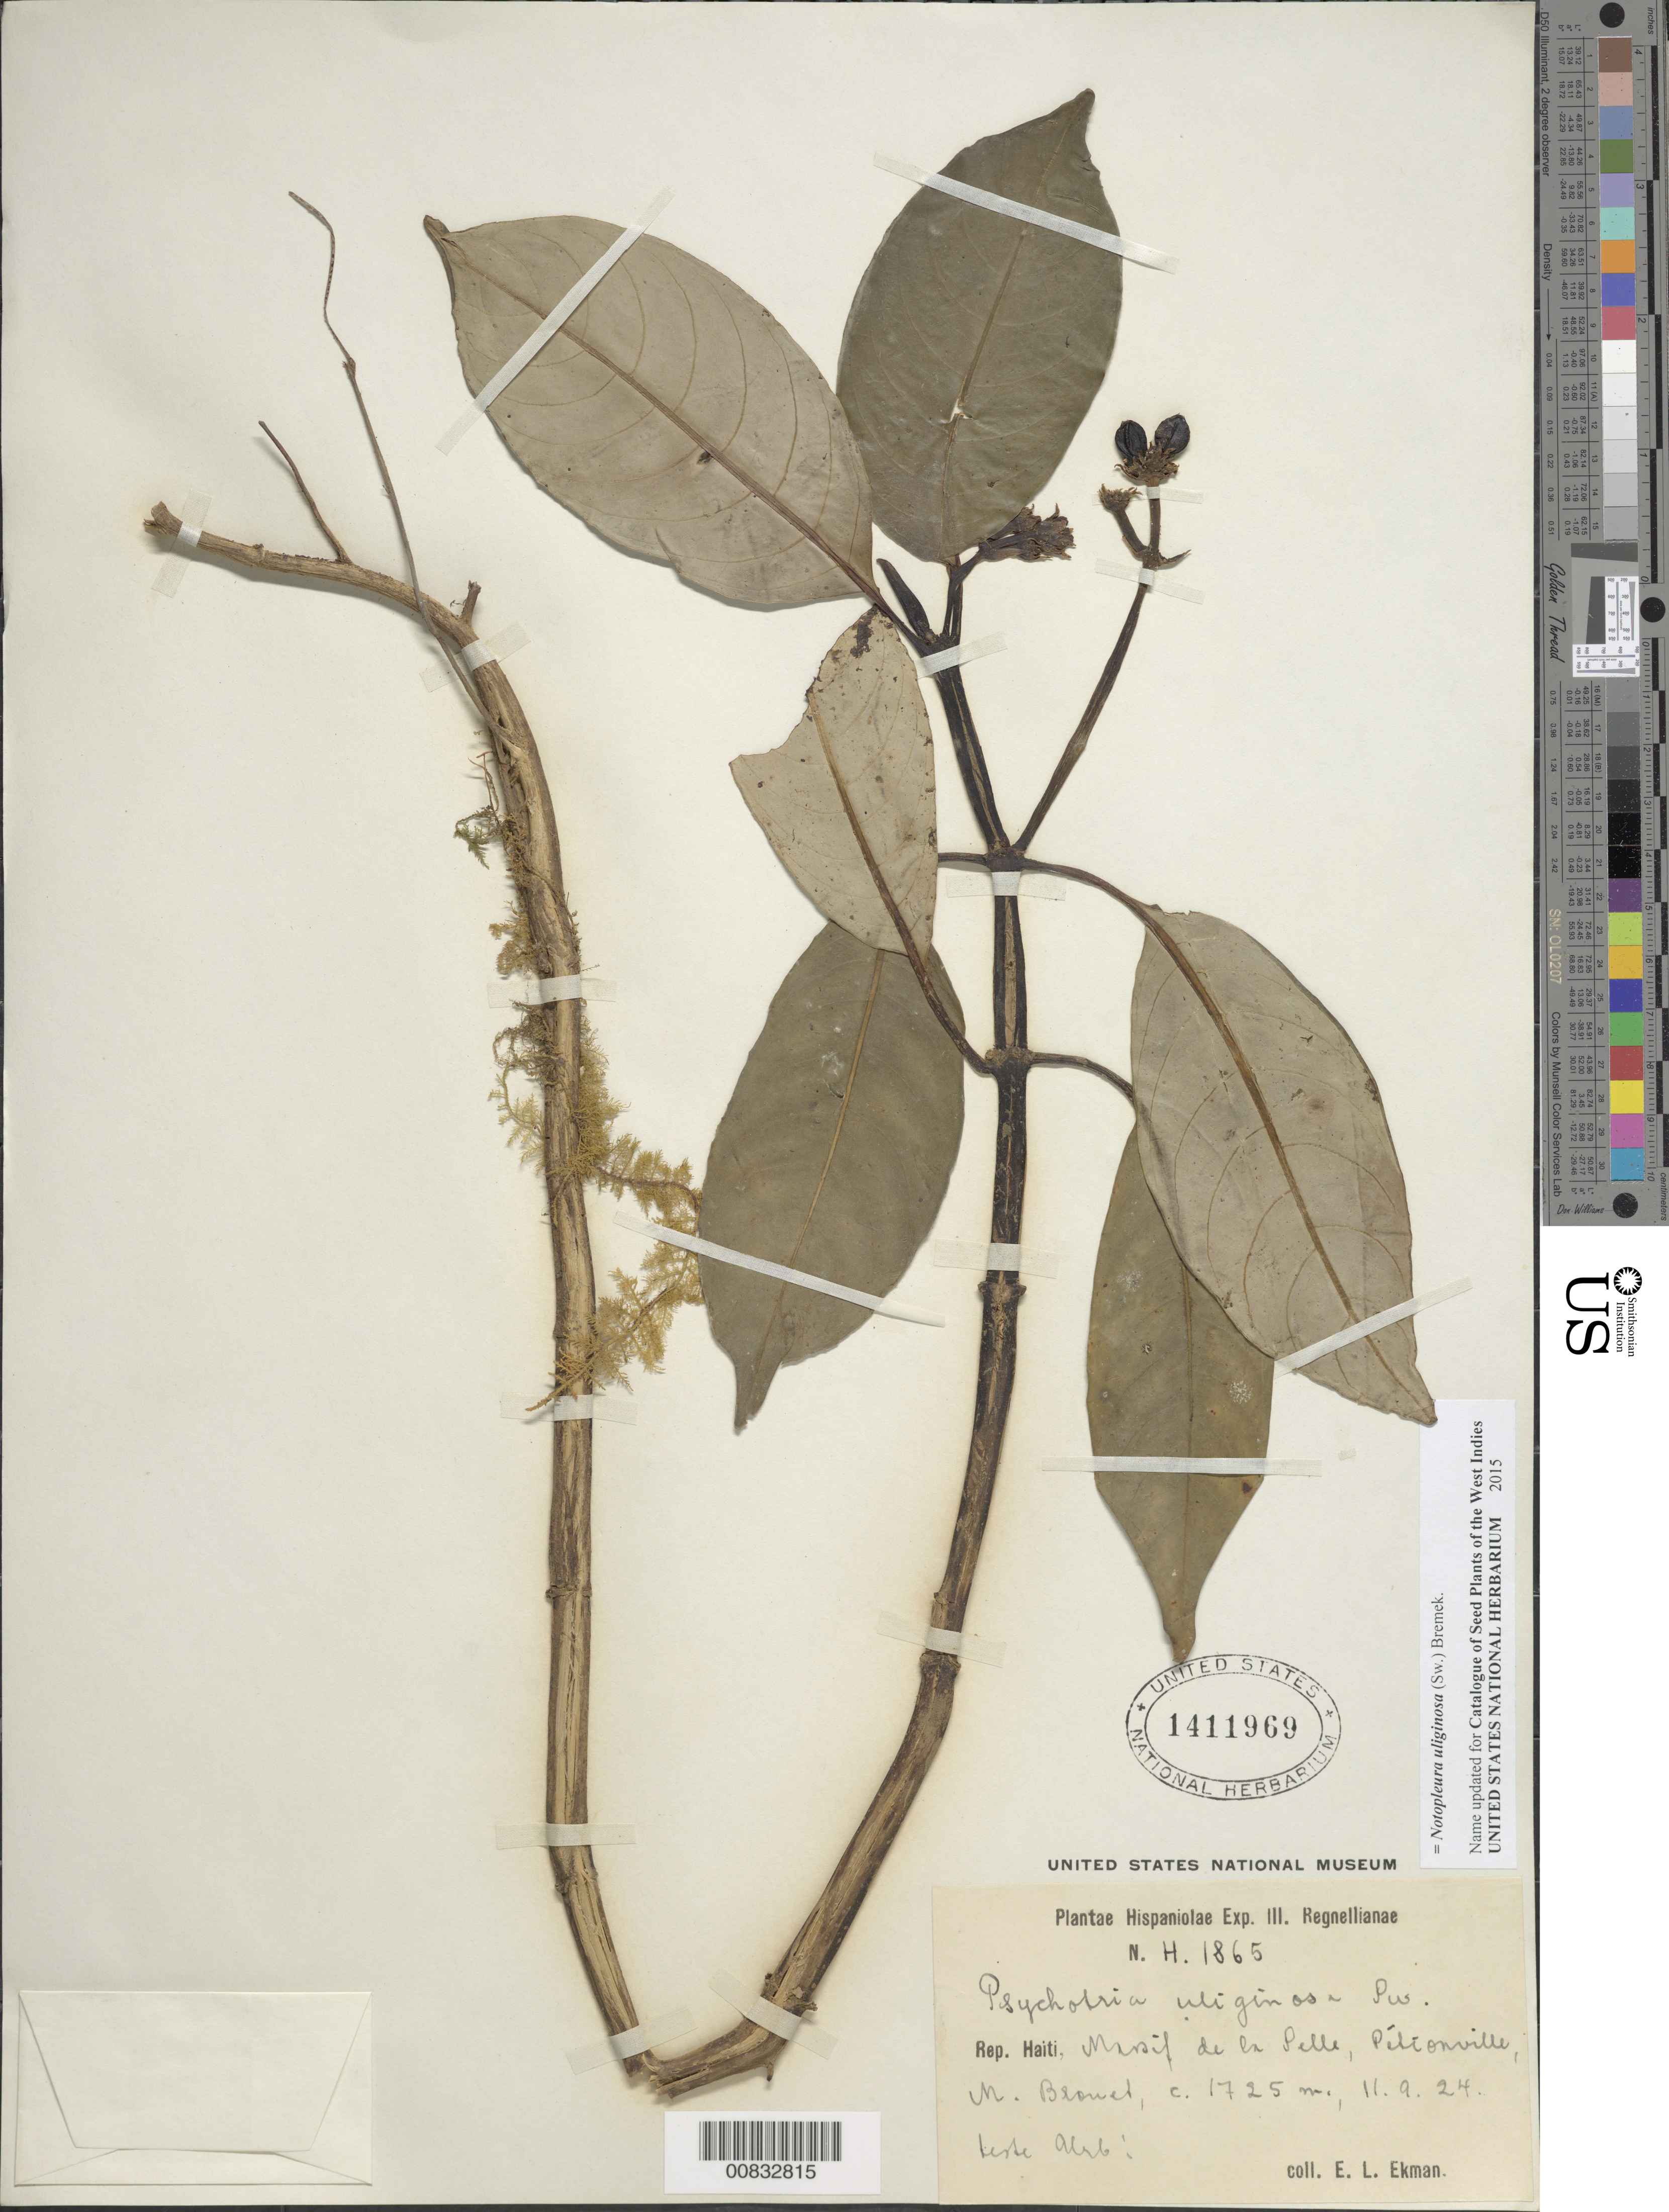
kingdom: Plantae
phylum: Tracheophyta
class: Magnoliopsida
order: Gentianales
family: Rubiaceae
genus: Notopleura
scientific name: Notopleura uliginosa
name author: (Sw.) Bremek.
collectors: E. L. Ekman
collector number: H 1865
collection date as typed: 11 Sep 1924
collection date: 1924-09-11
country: Haiti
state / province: Ouest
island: Hispaniola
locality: Massif de la Selle, Pétionville, M. Brouet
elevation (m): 1725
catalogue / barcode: US 1411969